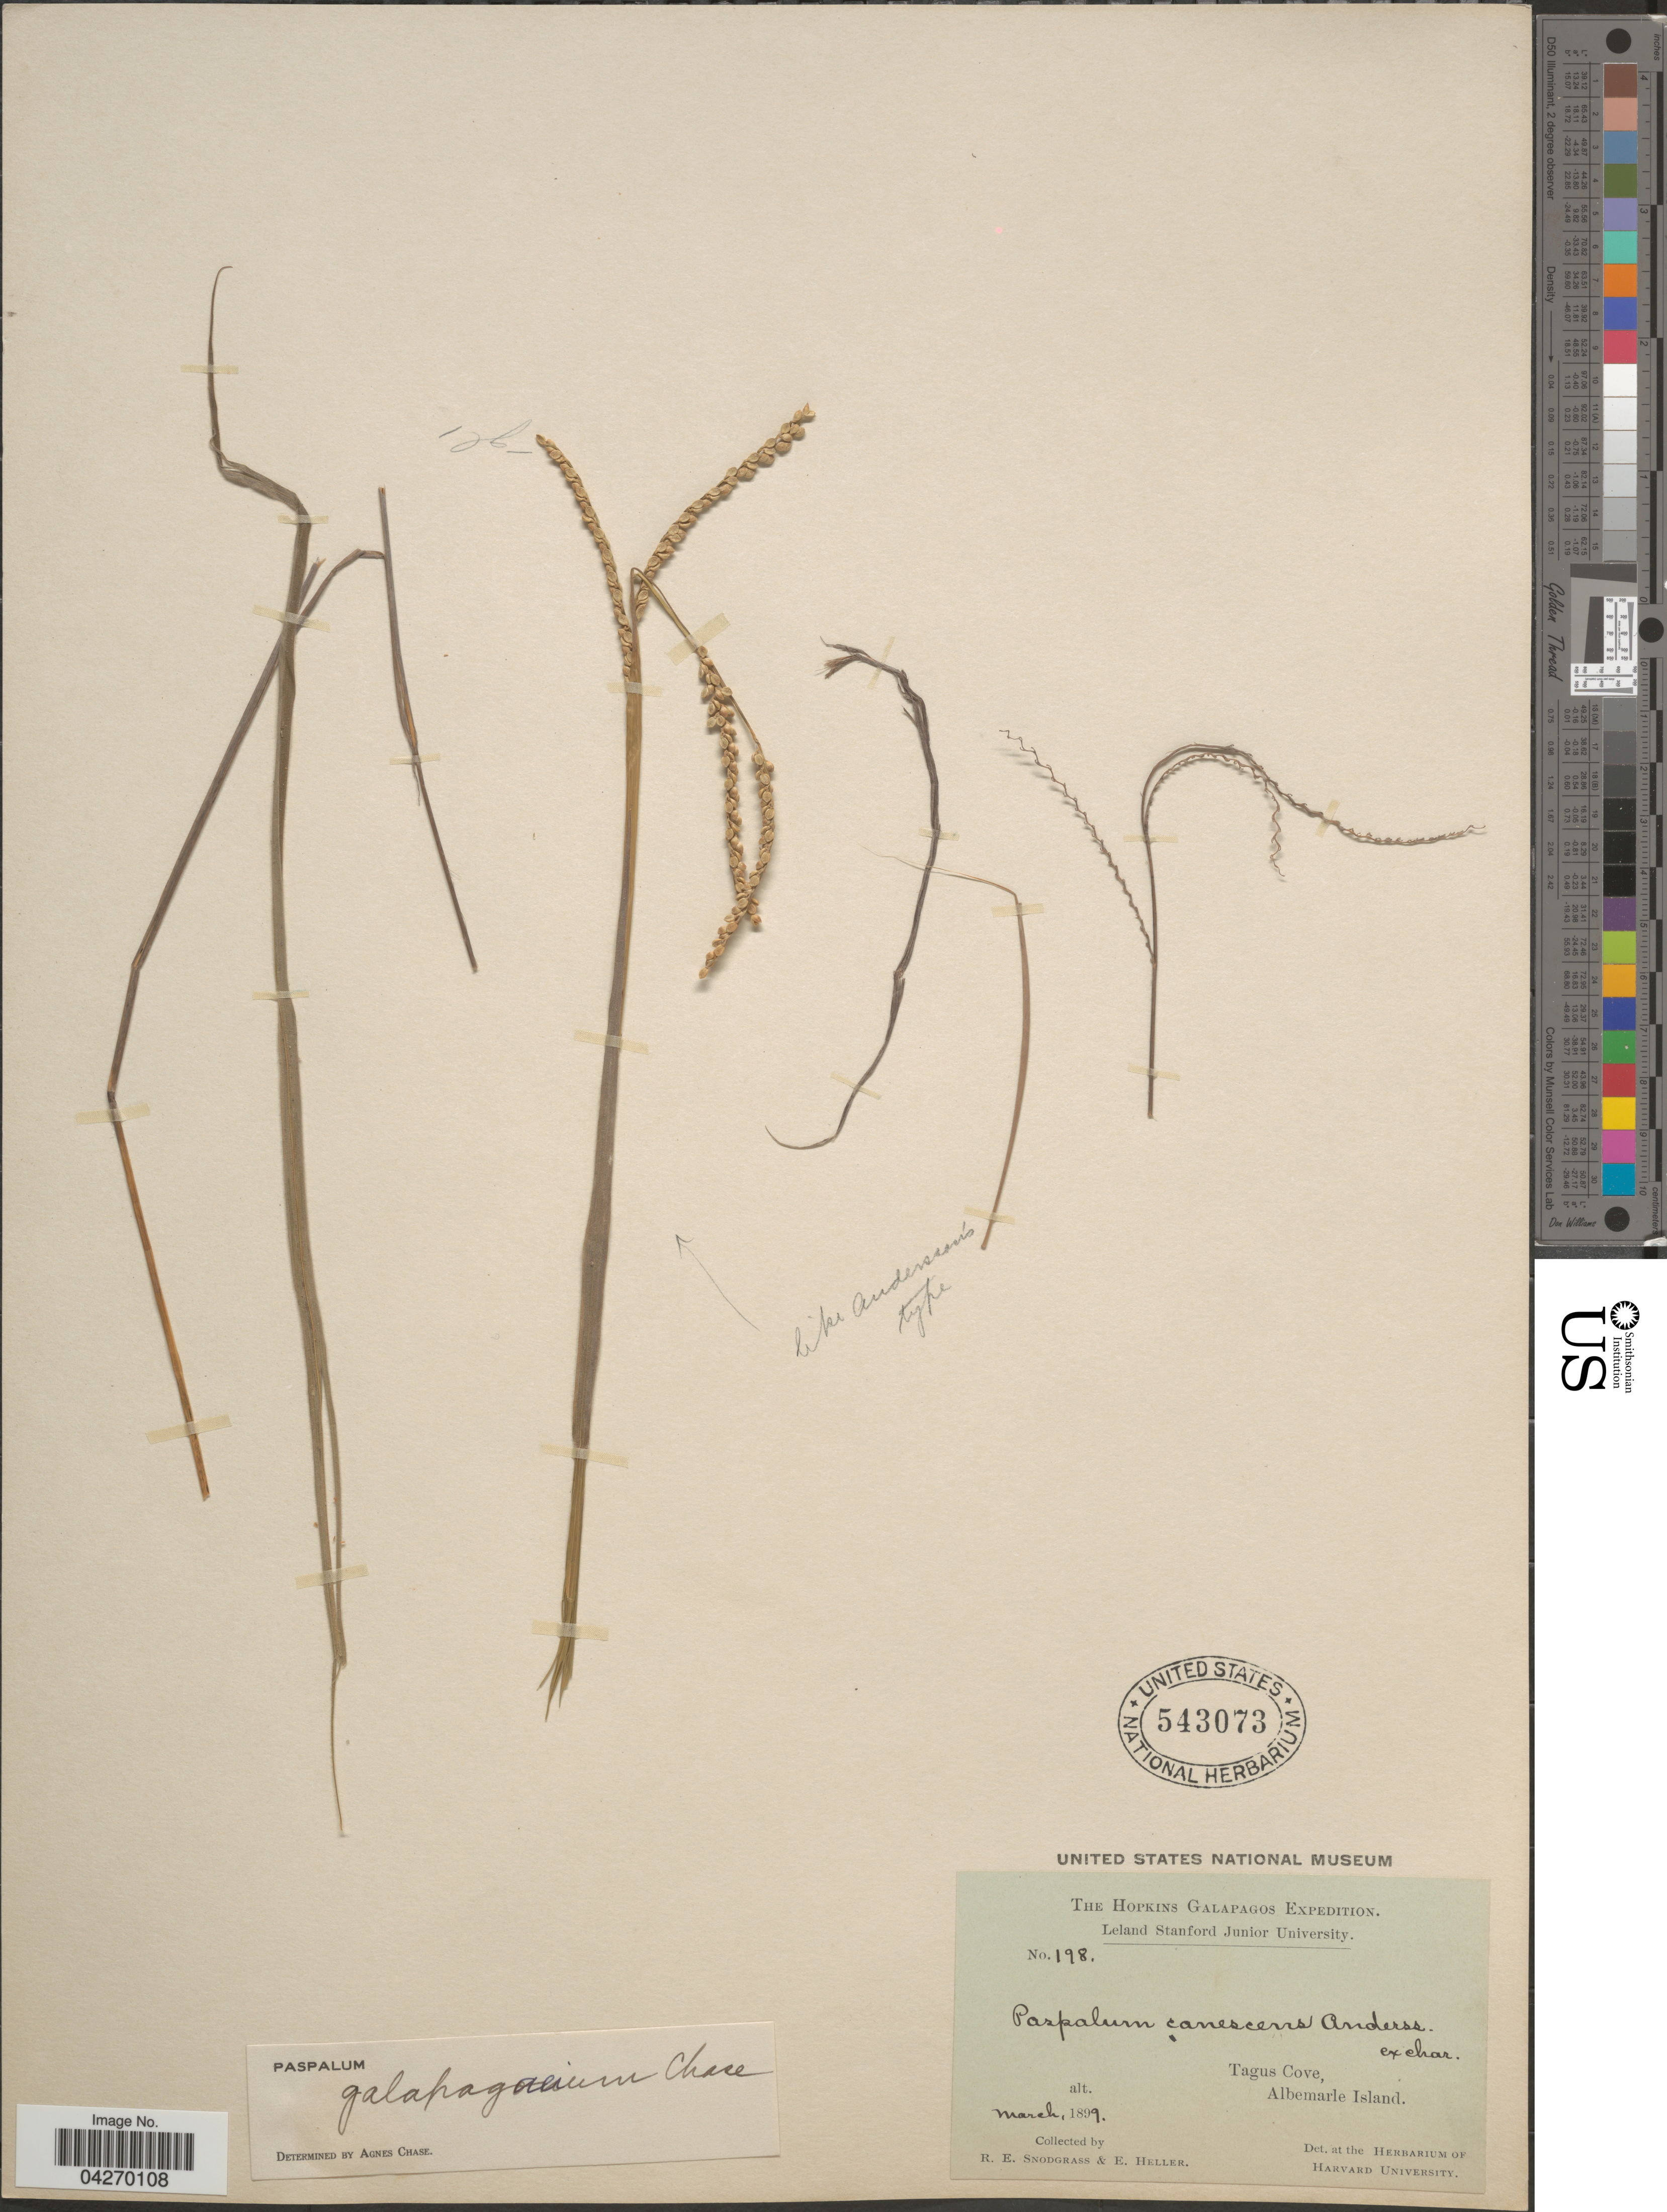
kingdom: Plantae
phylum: Tracheophyta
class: Liliopsida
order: Poales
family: Poaceae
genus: Paspalum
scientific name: Paspalum galapageium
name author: Chase ex Hitchc.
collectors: R. E. Snodgrass & E. Heller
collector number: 198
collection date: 1899-03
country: Ecuador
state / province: Colón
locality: The Hopkins Galapagos Expedition. Tagus Cove, Albemarle Island.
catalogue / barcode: US 543073